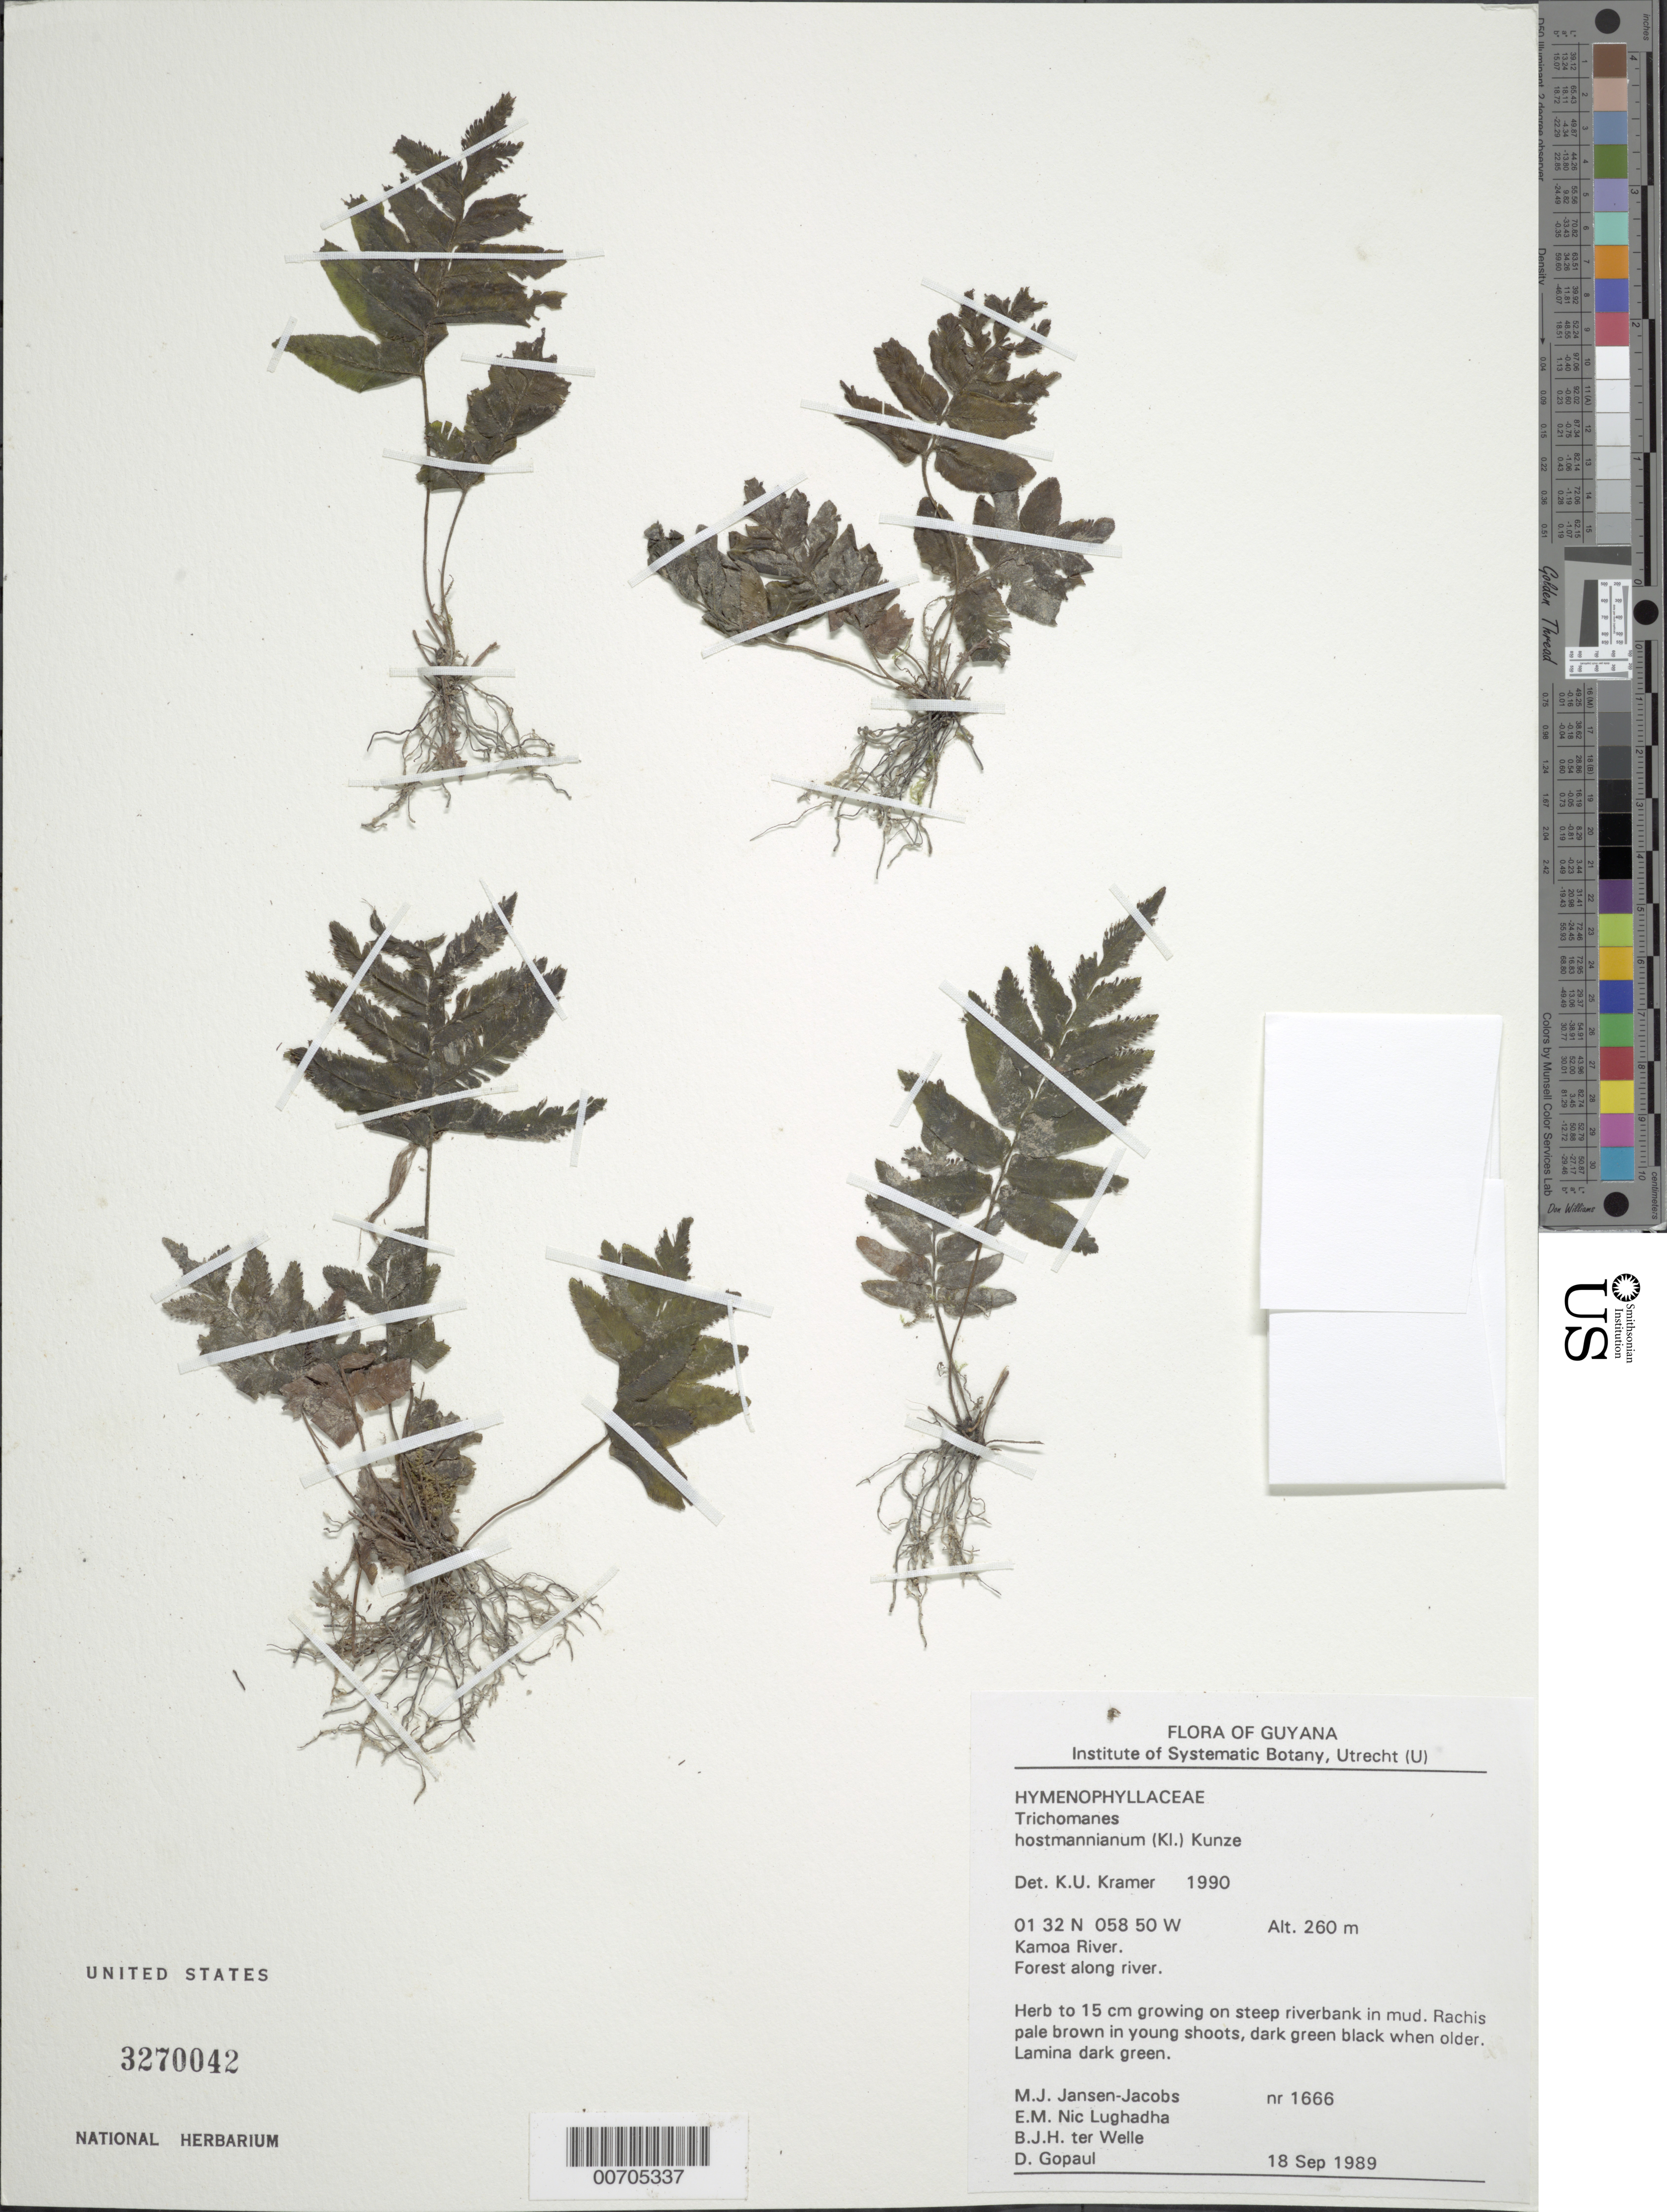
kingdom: Plantae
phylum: Tracheophyta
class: Polypodiopsida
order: Hymenophyllales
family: Hymenophyllaceae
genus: Trichomanes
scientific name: Trichomanes hostmannianum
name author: (Klotzsch) Kunze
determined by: Kramer, K. U.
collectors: M. J. Jansen-Jacobs, E. Nic Lughadha, B. Welle & D. Gopaul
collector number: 1666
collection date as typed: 18-Sep-89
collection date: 1989-09-18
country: Guyana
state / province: U. Takutu-U. Essequibo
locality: Kamoa River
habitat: Forest along river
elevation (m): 260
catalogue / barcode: US 3270042